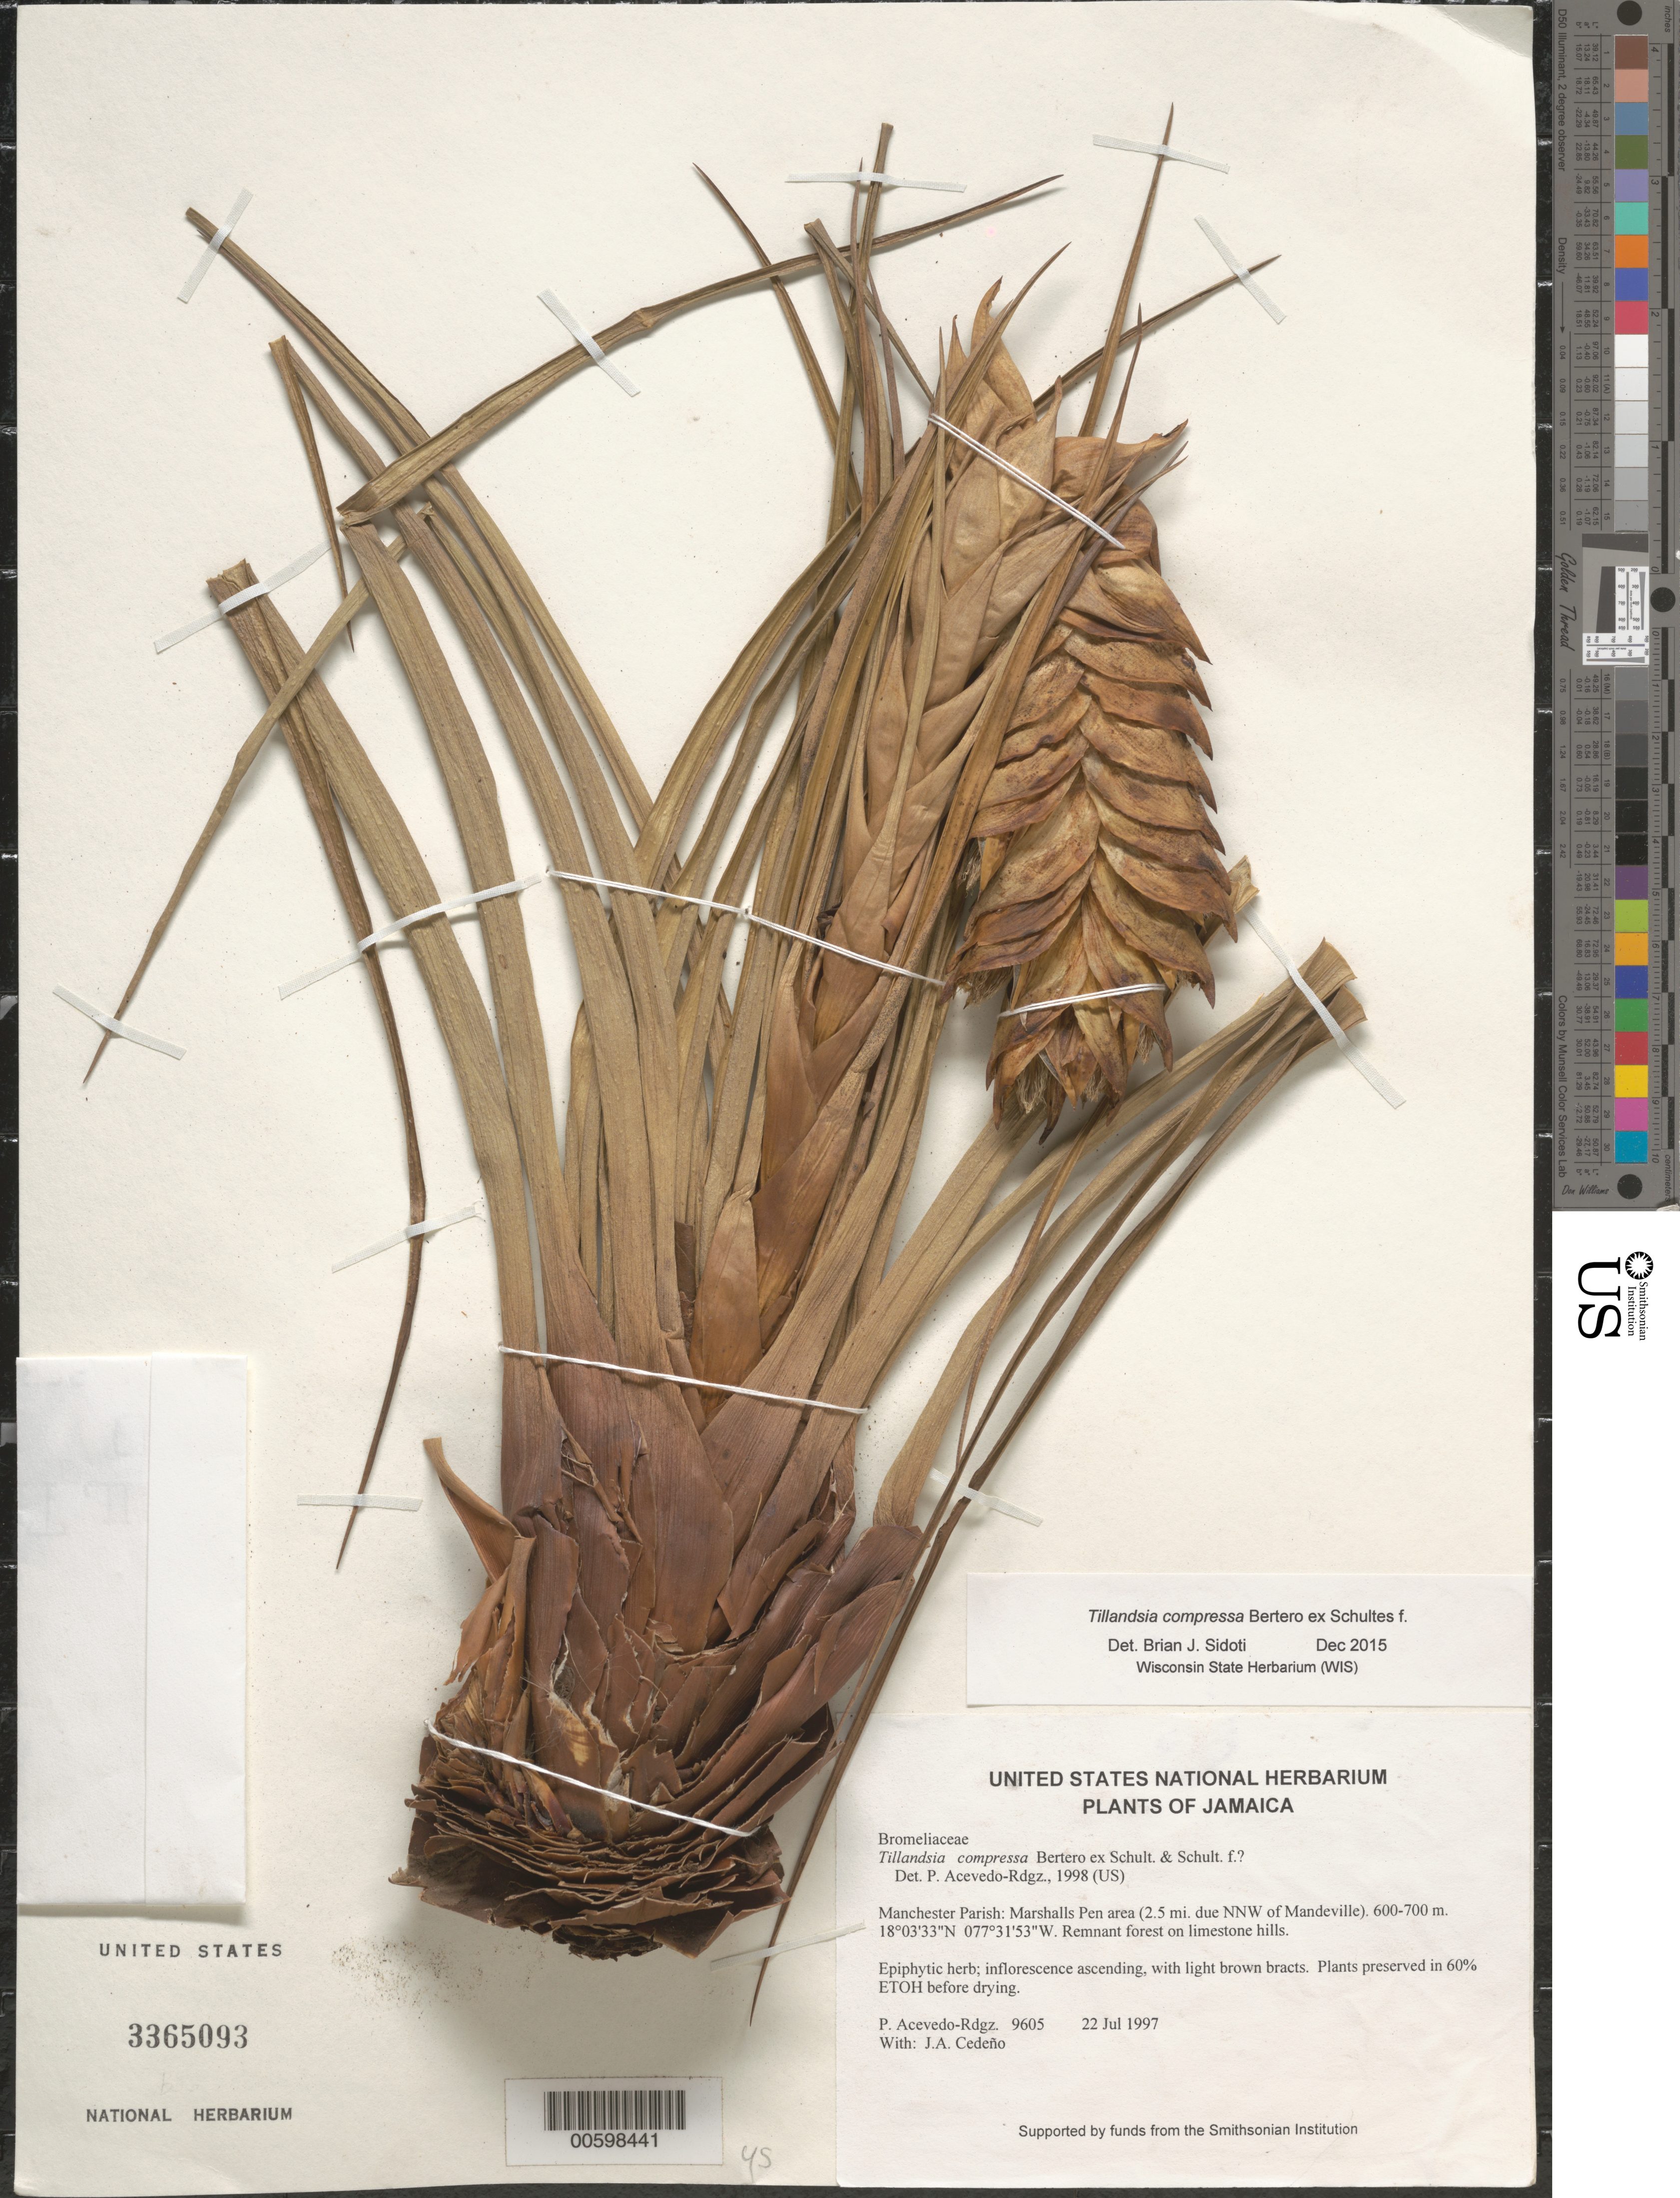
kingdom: Plantae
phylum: Tracheophyta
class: Liliopsida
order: Poales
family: Bromeliaceae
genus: Tillandsia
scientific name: Tillandsia compressa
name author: Bertero ex Schult. & Schult. f.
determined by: Acevedo-Rodríguez, P., (BOT), Smithsonian Institution - National Museum of Natural History (UNITED STATES)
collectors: P. Acevedo-Rodr. & J. A. Cedeño M.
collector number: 9605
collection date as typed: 22 Jul 1997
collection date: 1997-07-22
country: Jamaica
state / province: Manchester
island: Jamaica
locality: Manchester Parish: Marshalls Pen area (2.5 mi. due NNW of Mandeville).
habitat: Remnant forest on limestone hills.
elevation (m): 600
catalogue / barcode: US 3365093